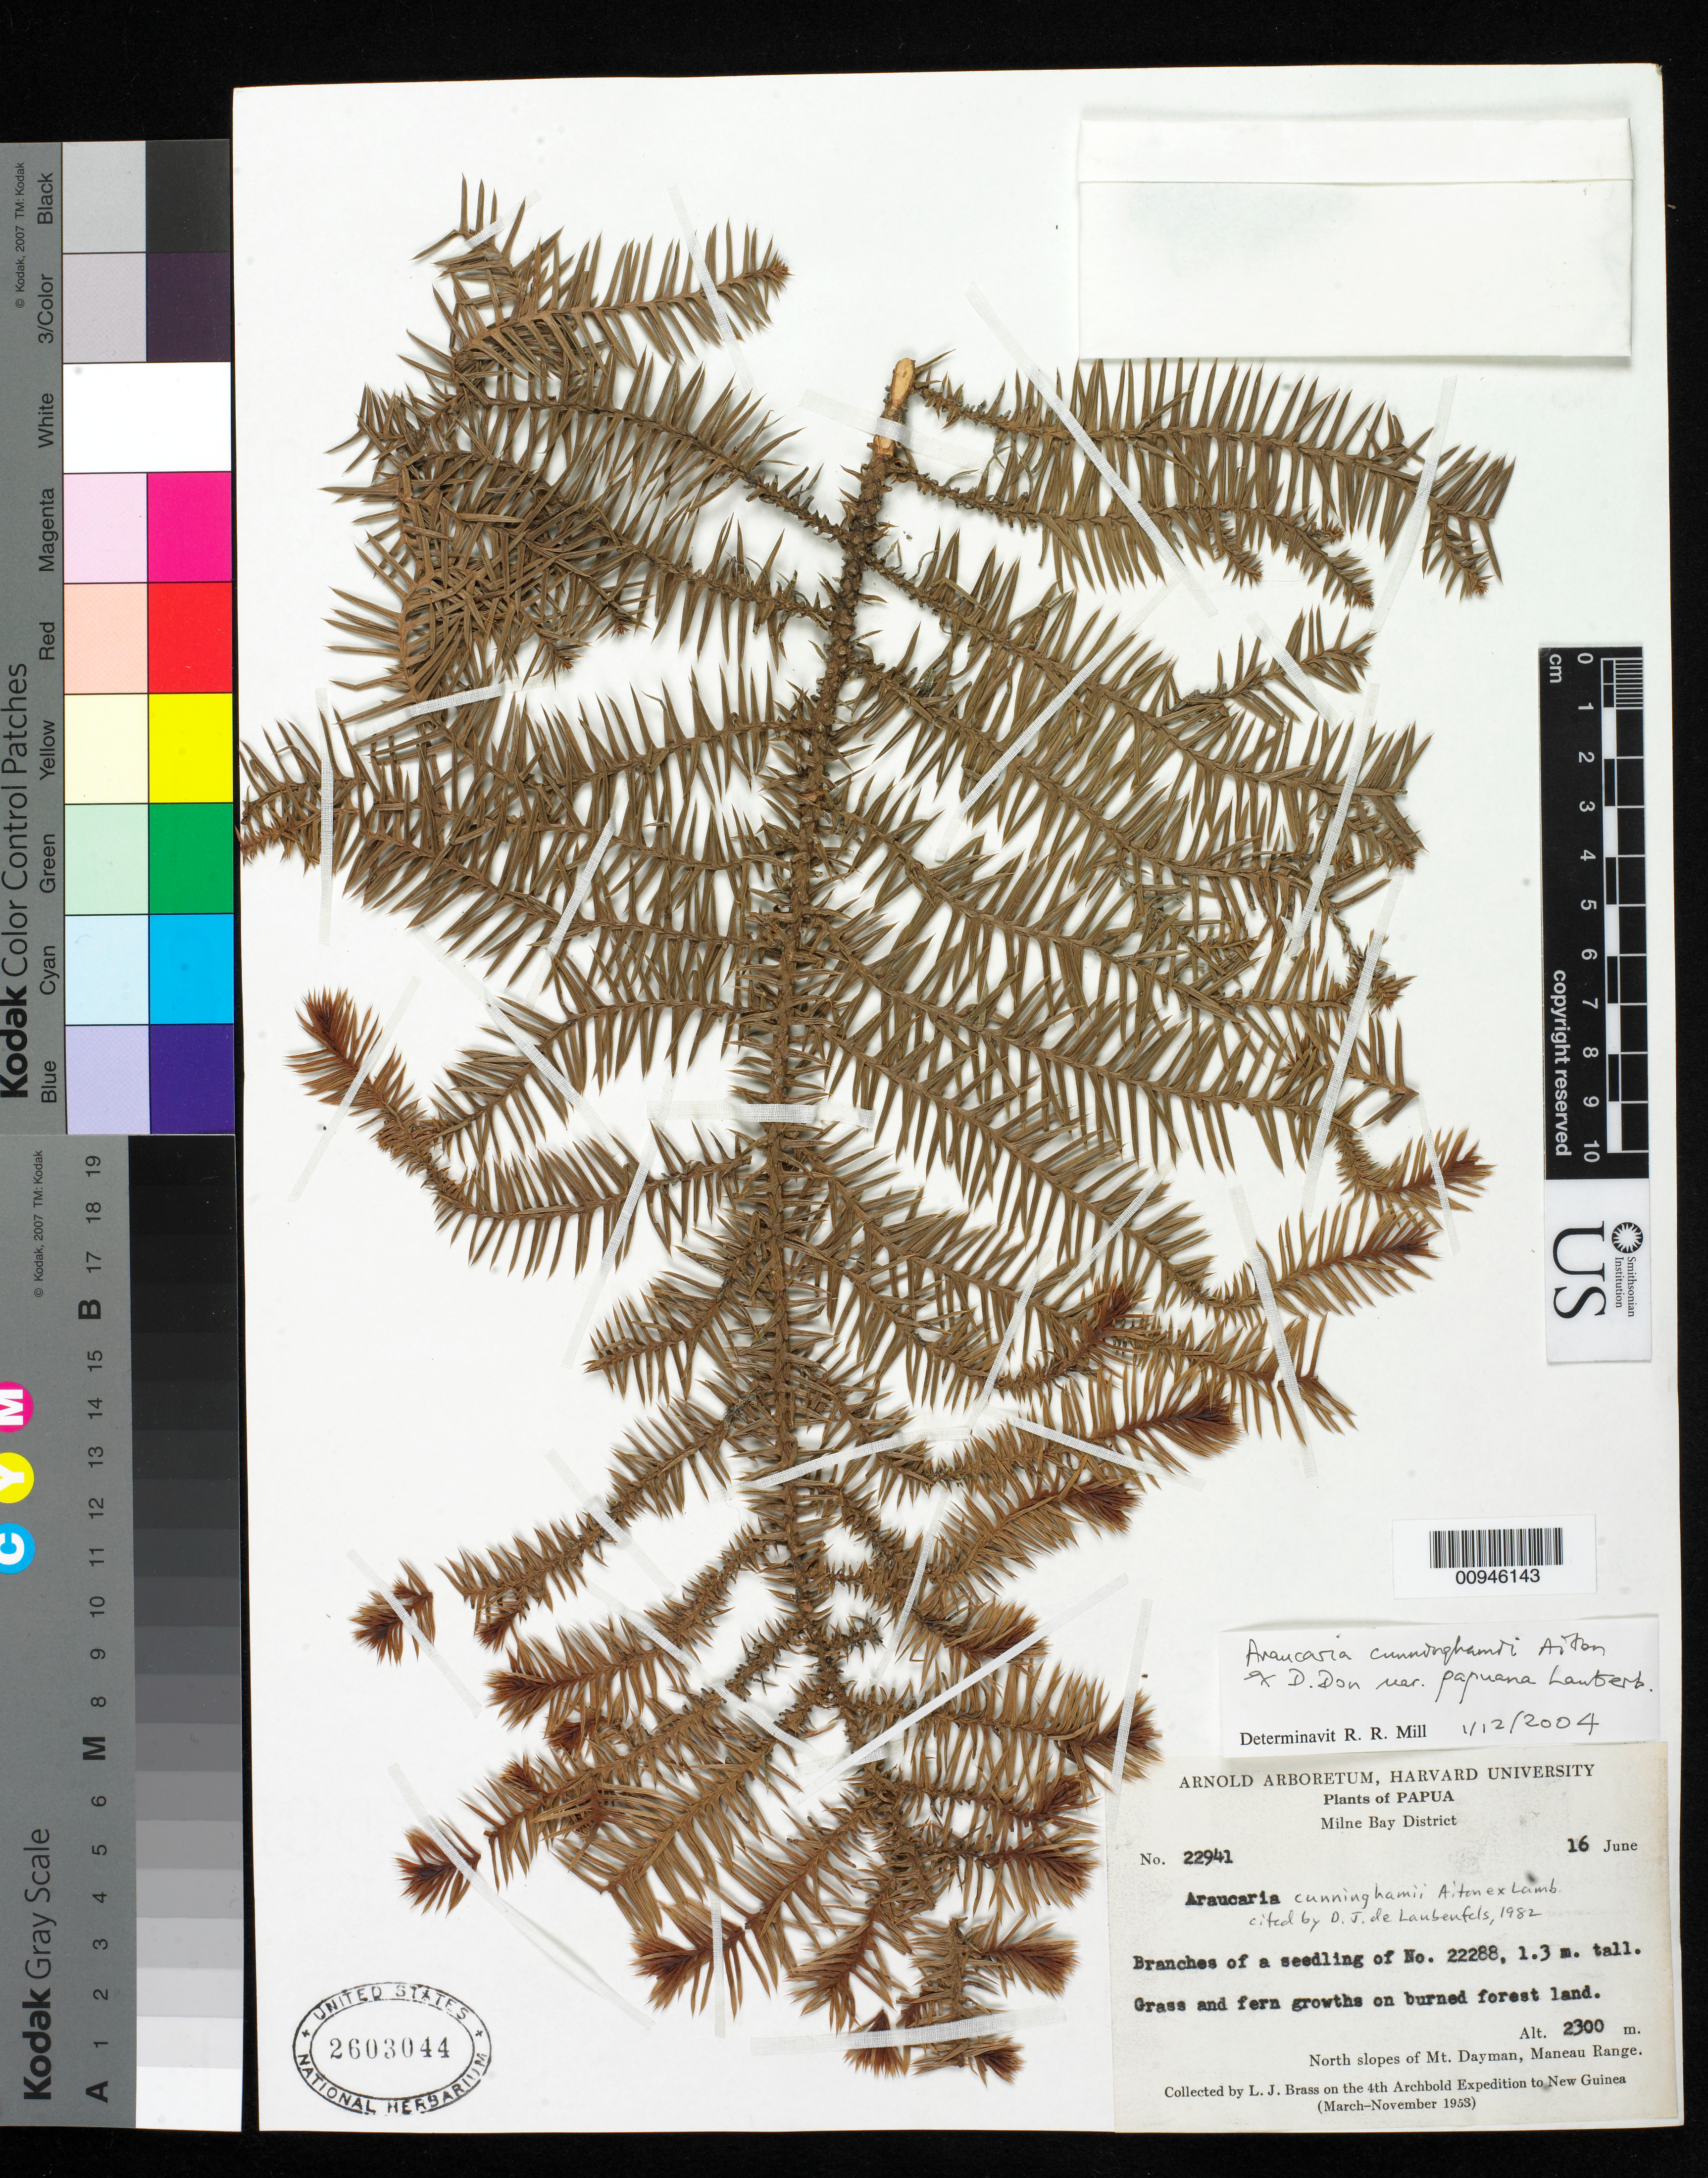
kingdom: Plantae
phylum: Tracheophyta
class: Pinopsida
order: Pinales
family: Araucariaceae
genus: Araucaria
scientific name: Araucaria cunninghamii var. papuana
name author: Lauterb.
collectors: L. J. Brass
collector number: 22941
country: Papua New Guinea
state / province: Milne Bay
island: New Guinea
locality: N slopes of Mt. Dayman, Maneau Range.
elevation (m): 2300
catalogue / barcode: US 2603044